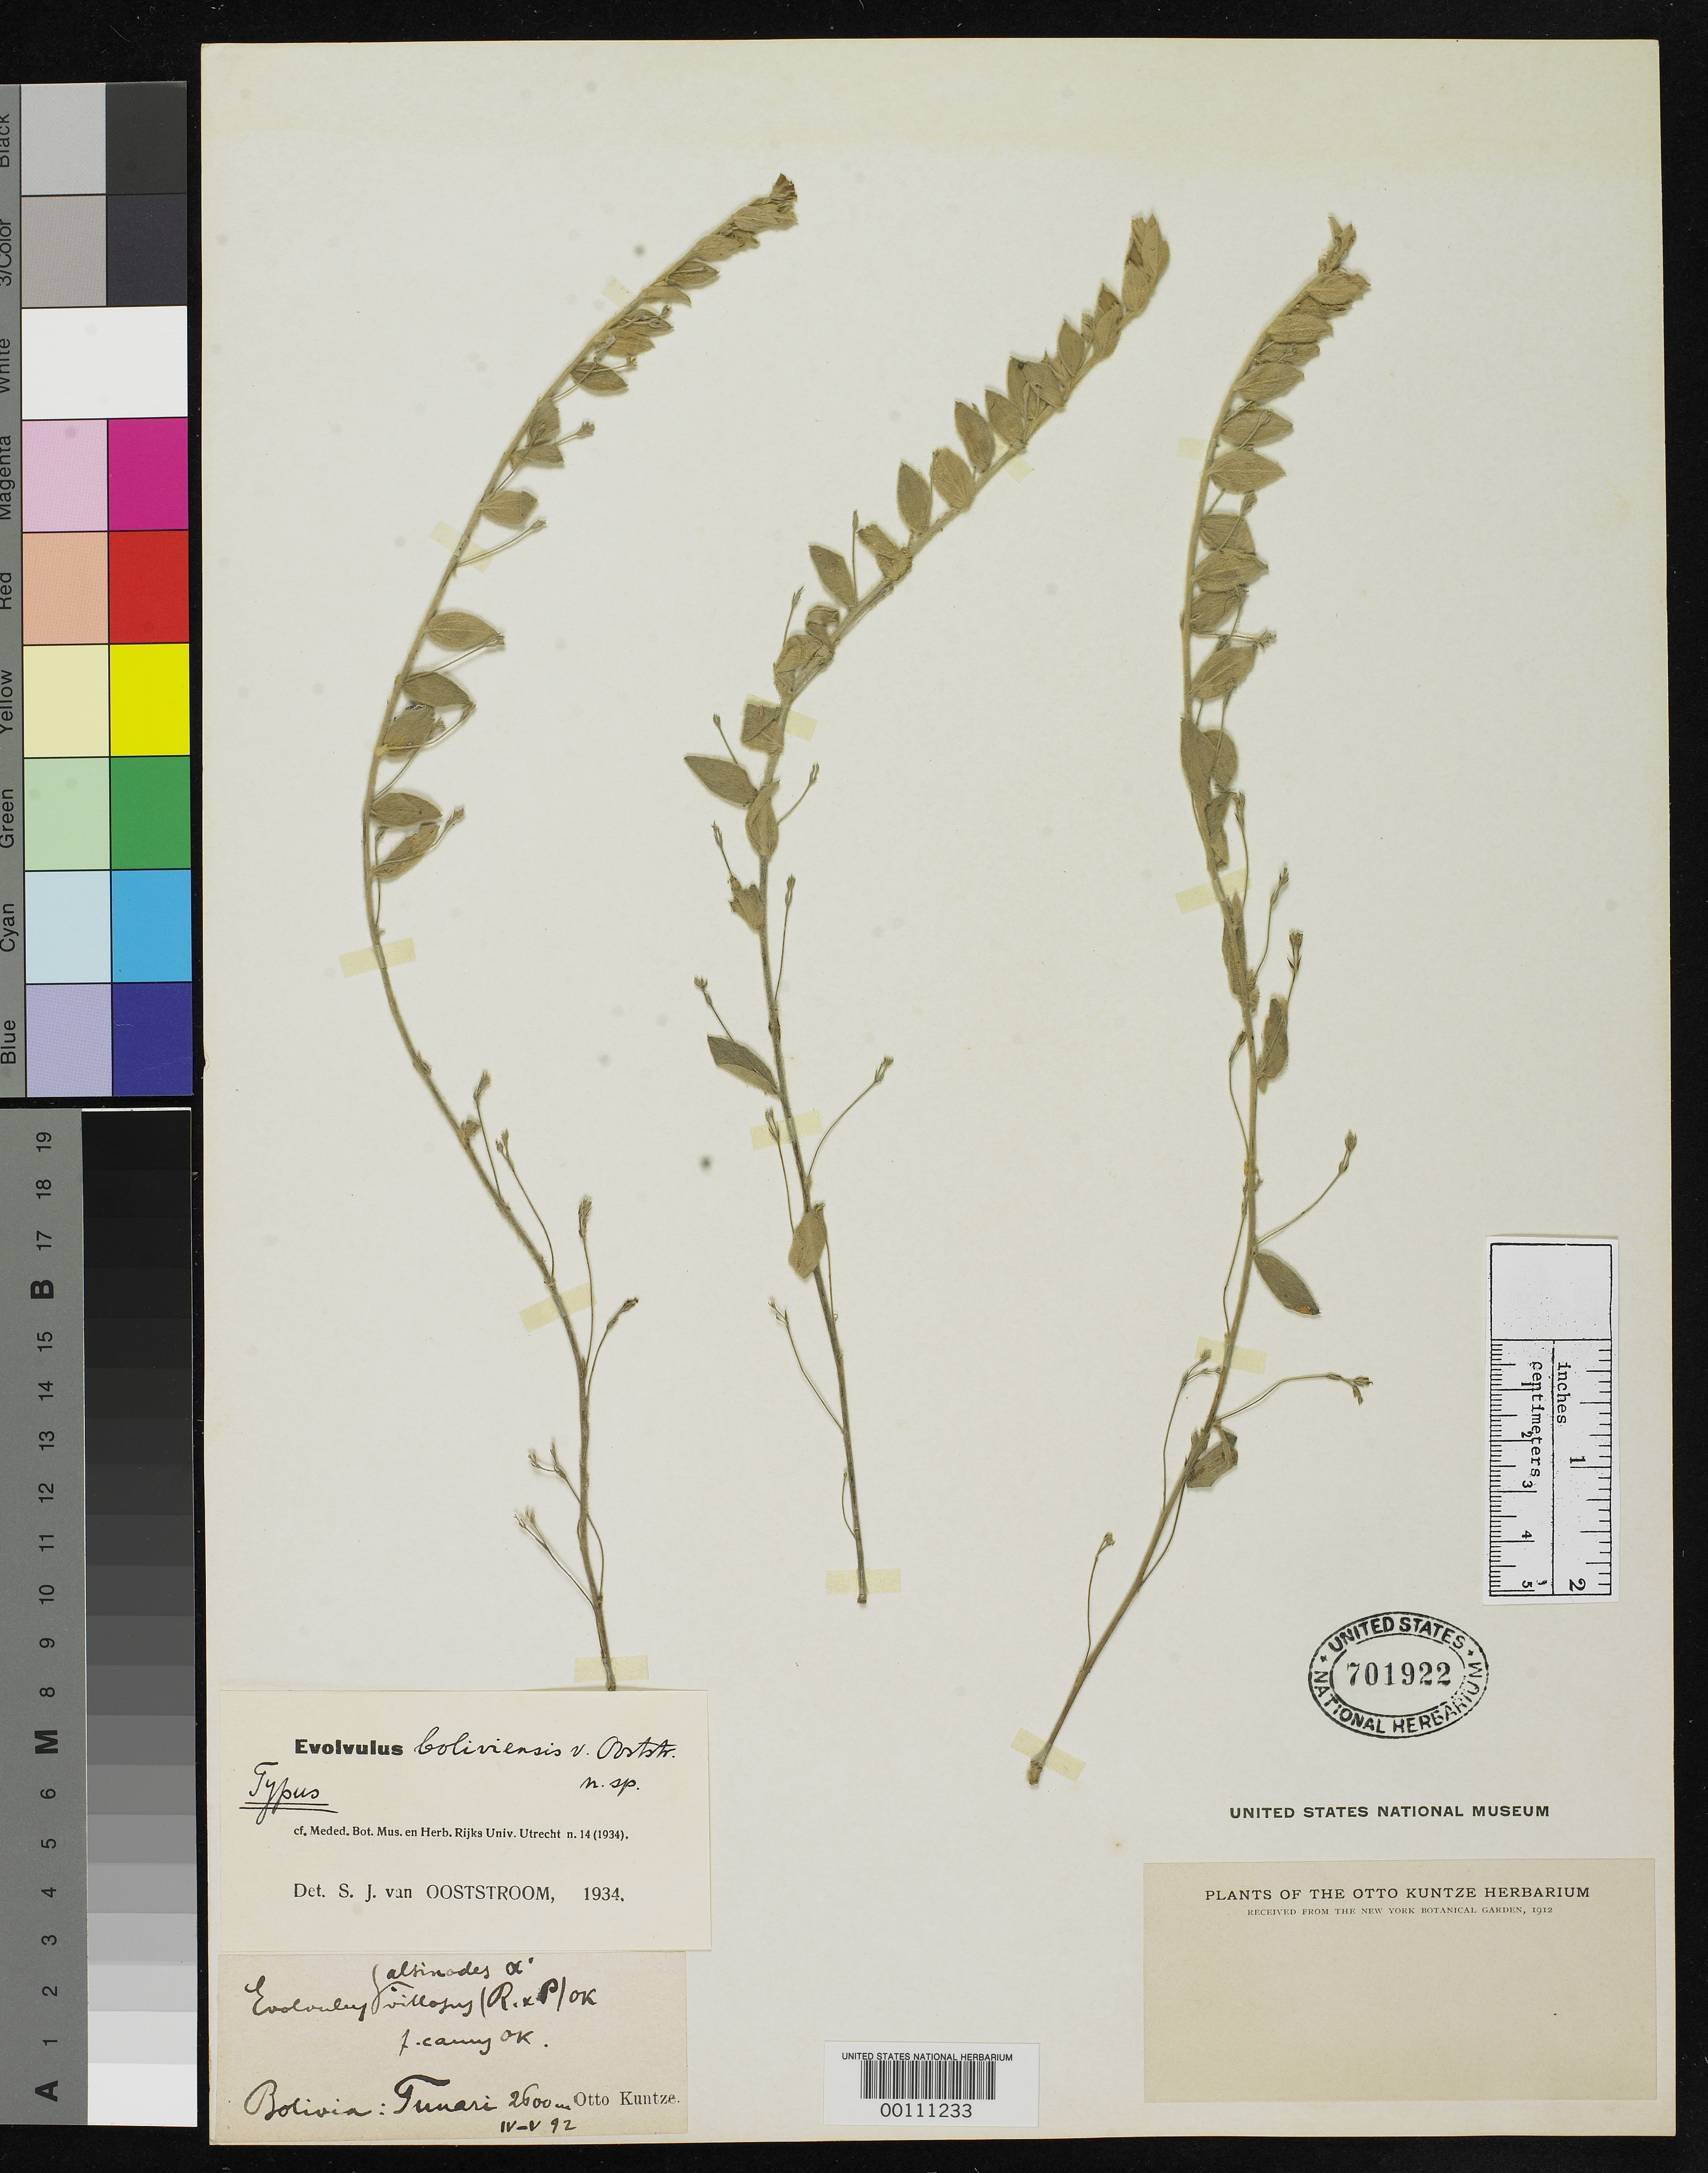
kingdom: Plantae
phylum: Tracheophyta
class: Magnoliopsida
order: Solanales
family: Convolvulaceae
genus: Evolvulus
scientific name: Evolvulus boliviensis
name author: Ooststr.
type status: Holotype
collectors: C.E.O. Kuntze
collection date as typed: Apr 1892 to -- May 1892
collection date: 1892-04/1892-05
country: Bolivia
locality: Tunari.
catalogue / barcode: US 701922